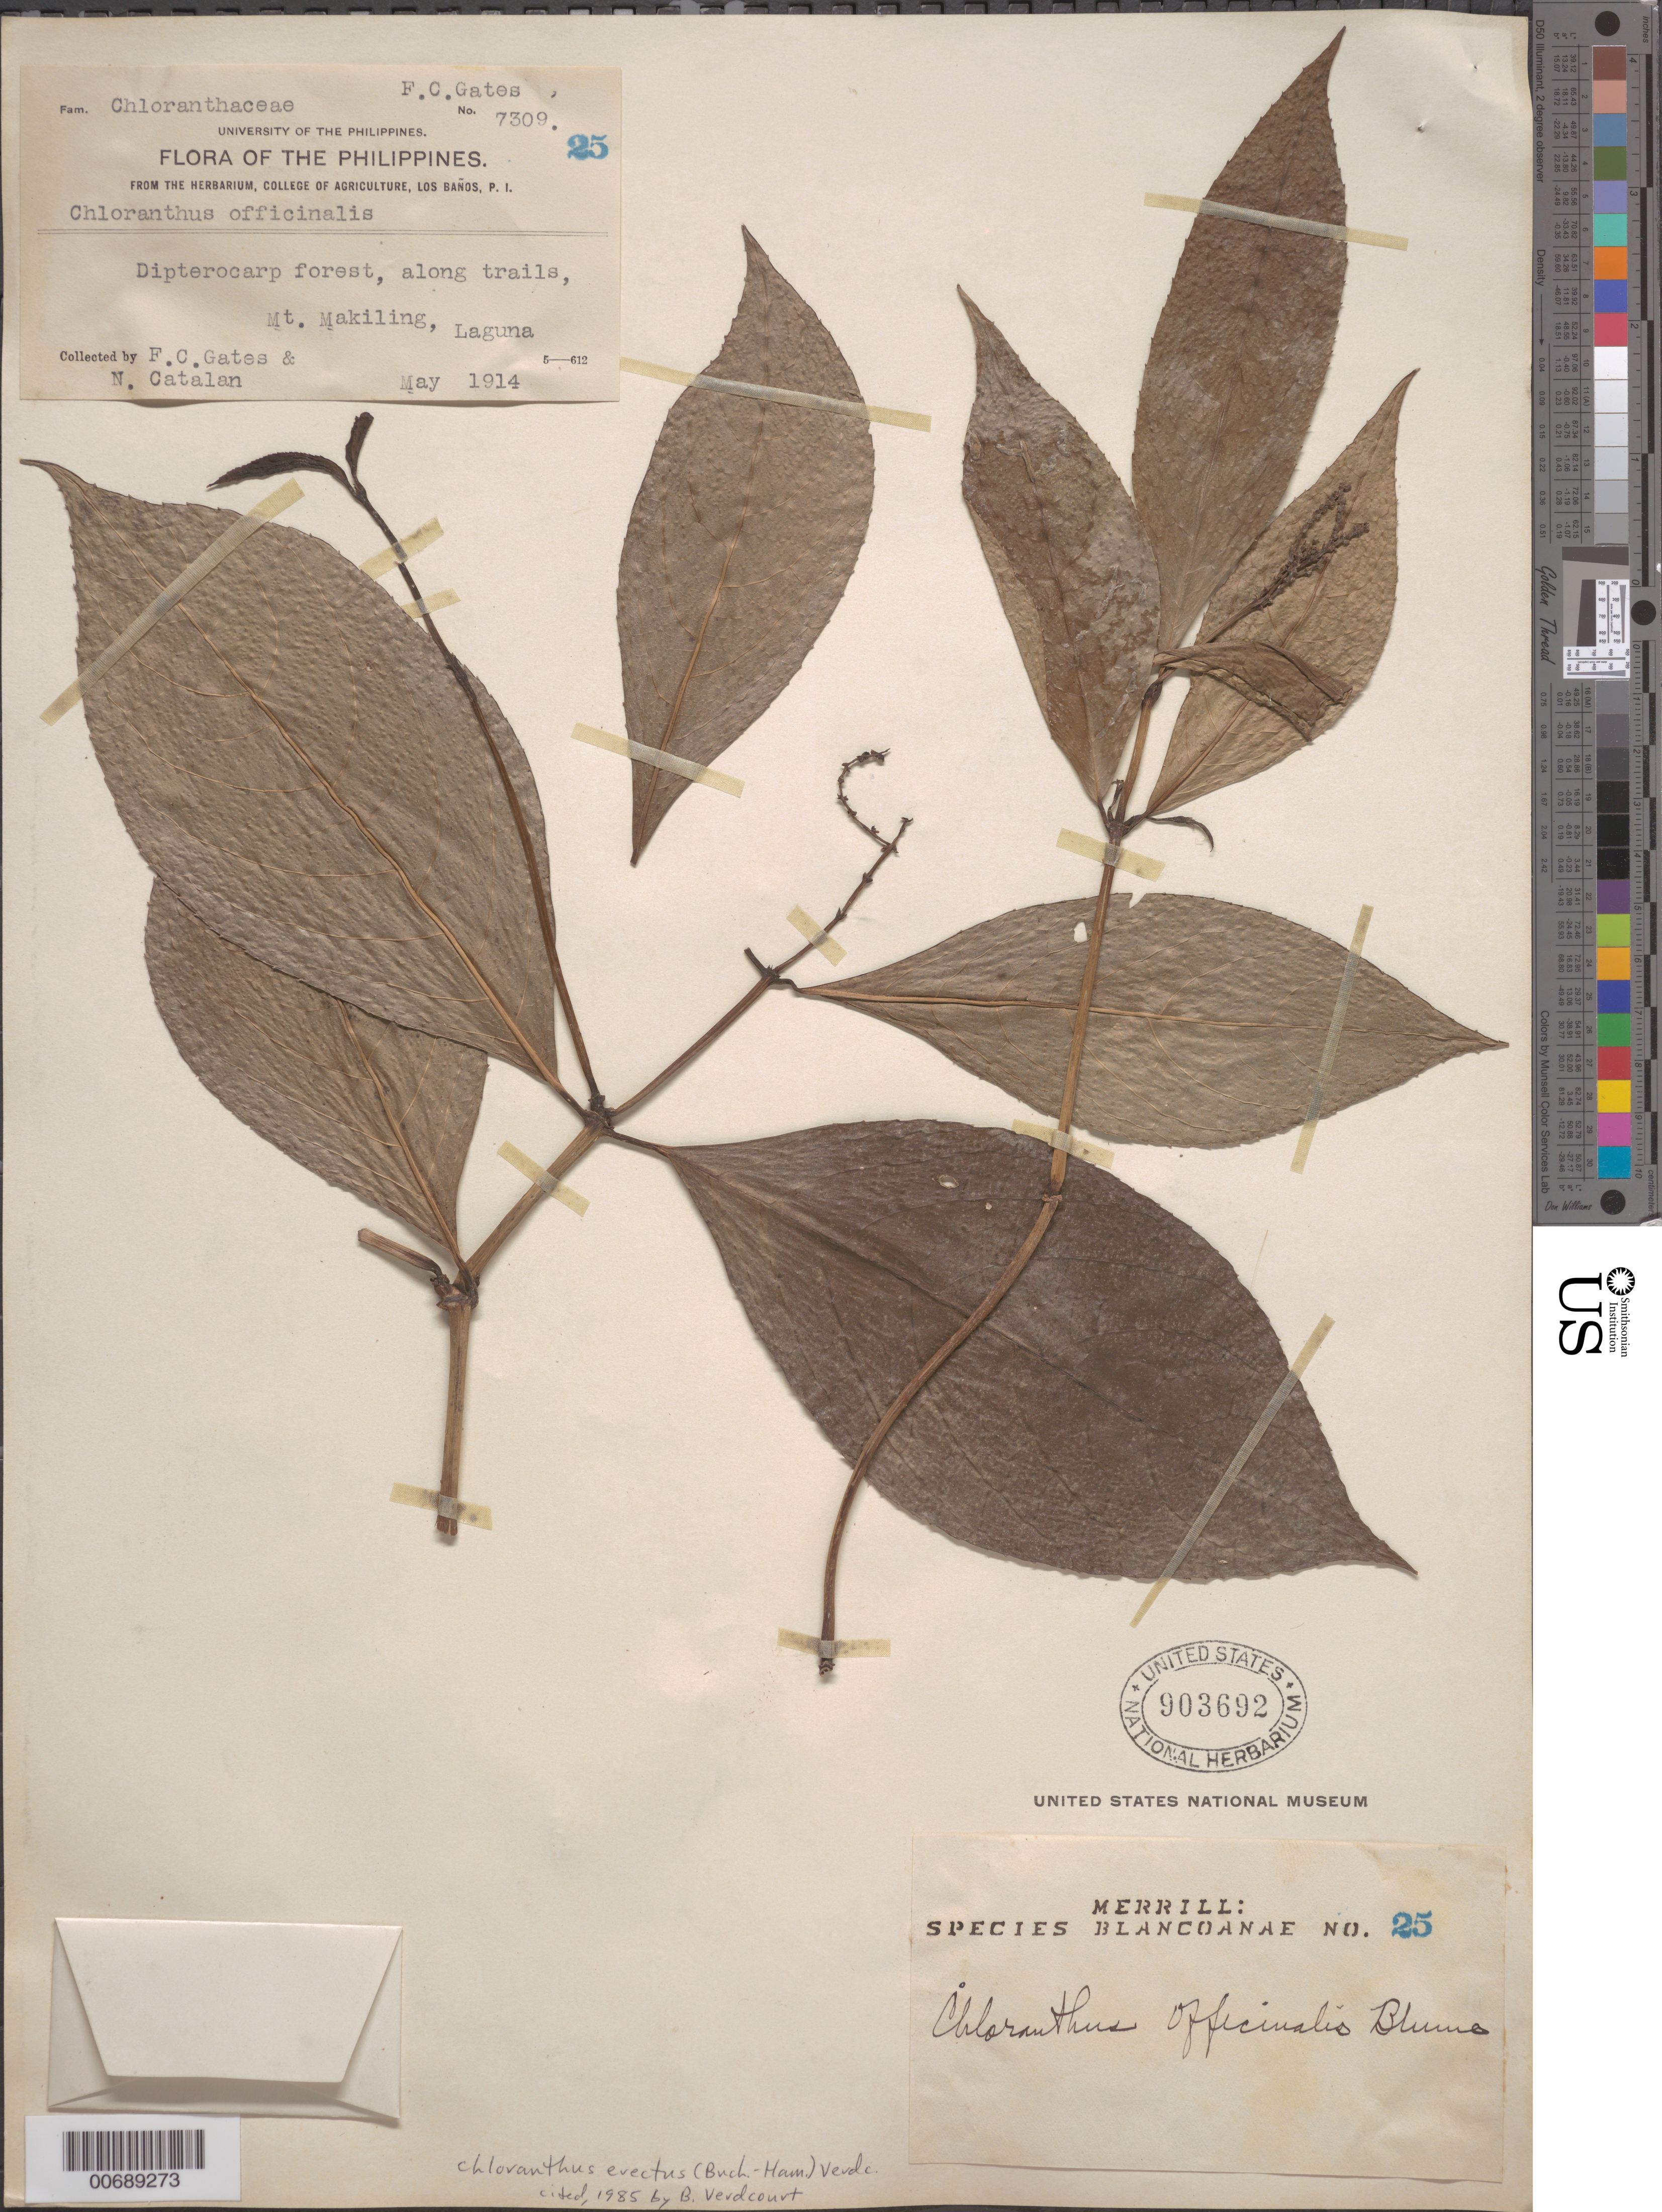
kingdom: Plantae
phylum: Tracheophyta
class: Magnoliopsida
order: Chloranthales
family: Chloranthaceae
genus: Chloranthus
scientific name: Chloranthus erectus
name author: (Buch.-Ham.) Verdc.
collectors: F. C. Gates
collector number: Sp. Blancoan. 0025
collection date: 1914-05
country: Philippines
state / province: Calabarzon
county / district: Laguna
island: Luzon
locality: Mt. Maquiling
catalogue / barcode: US 903692